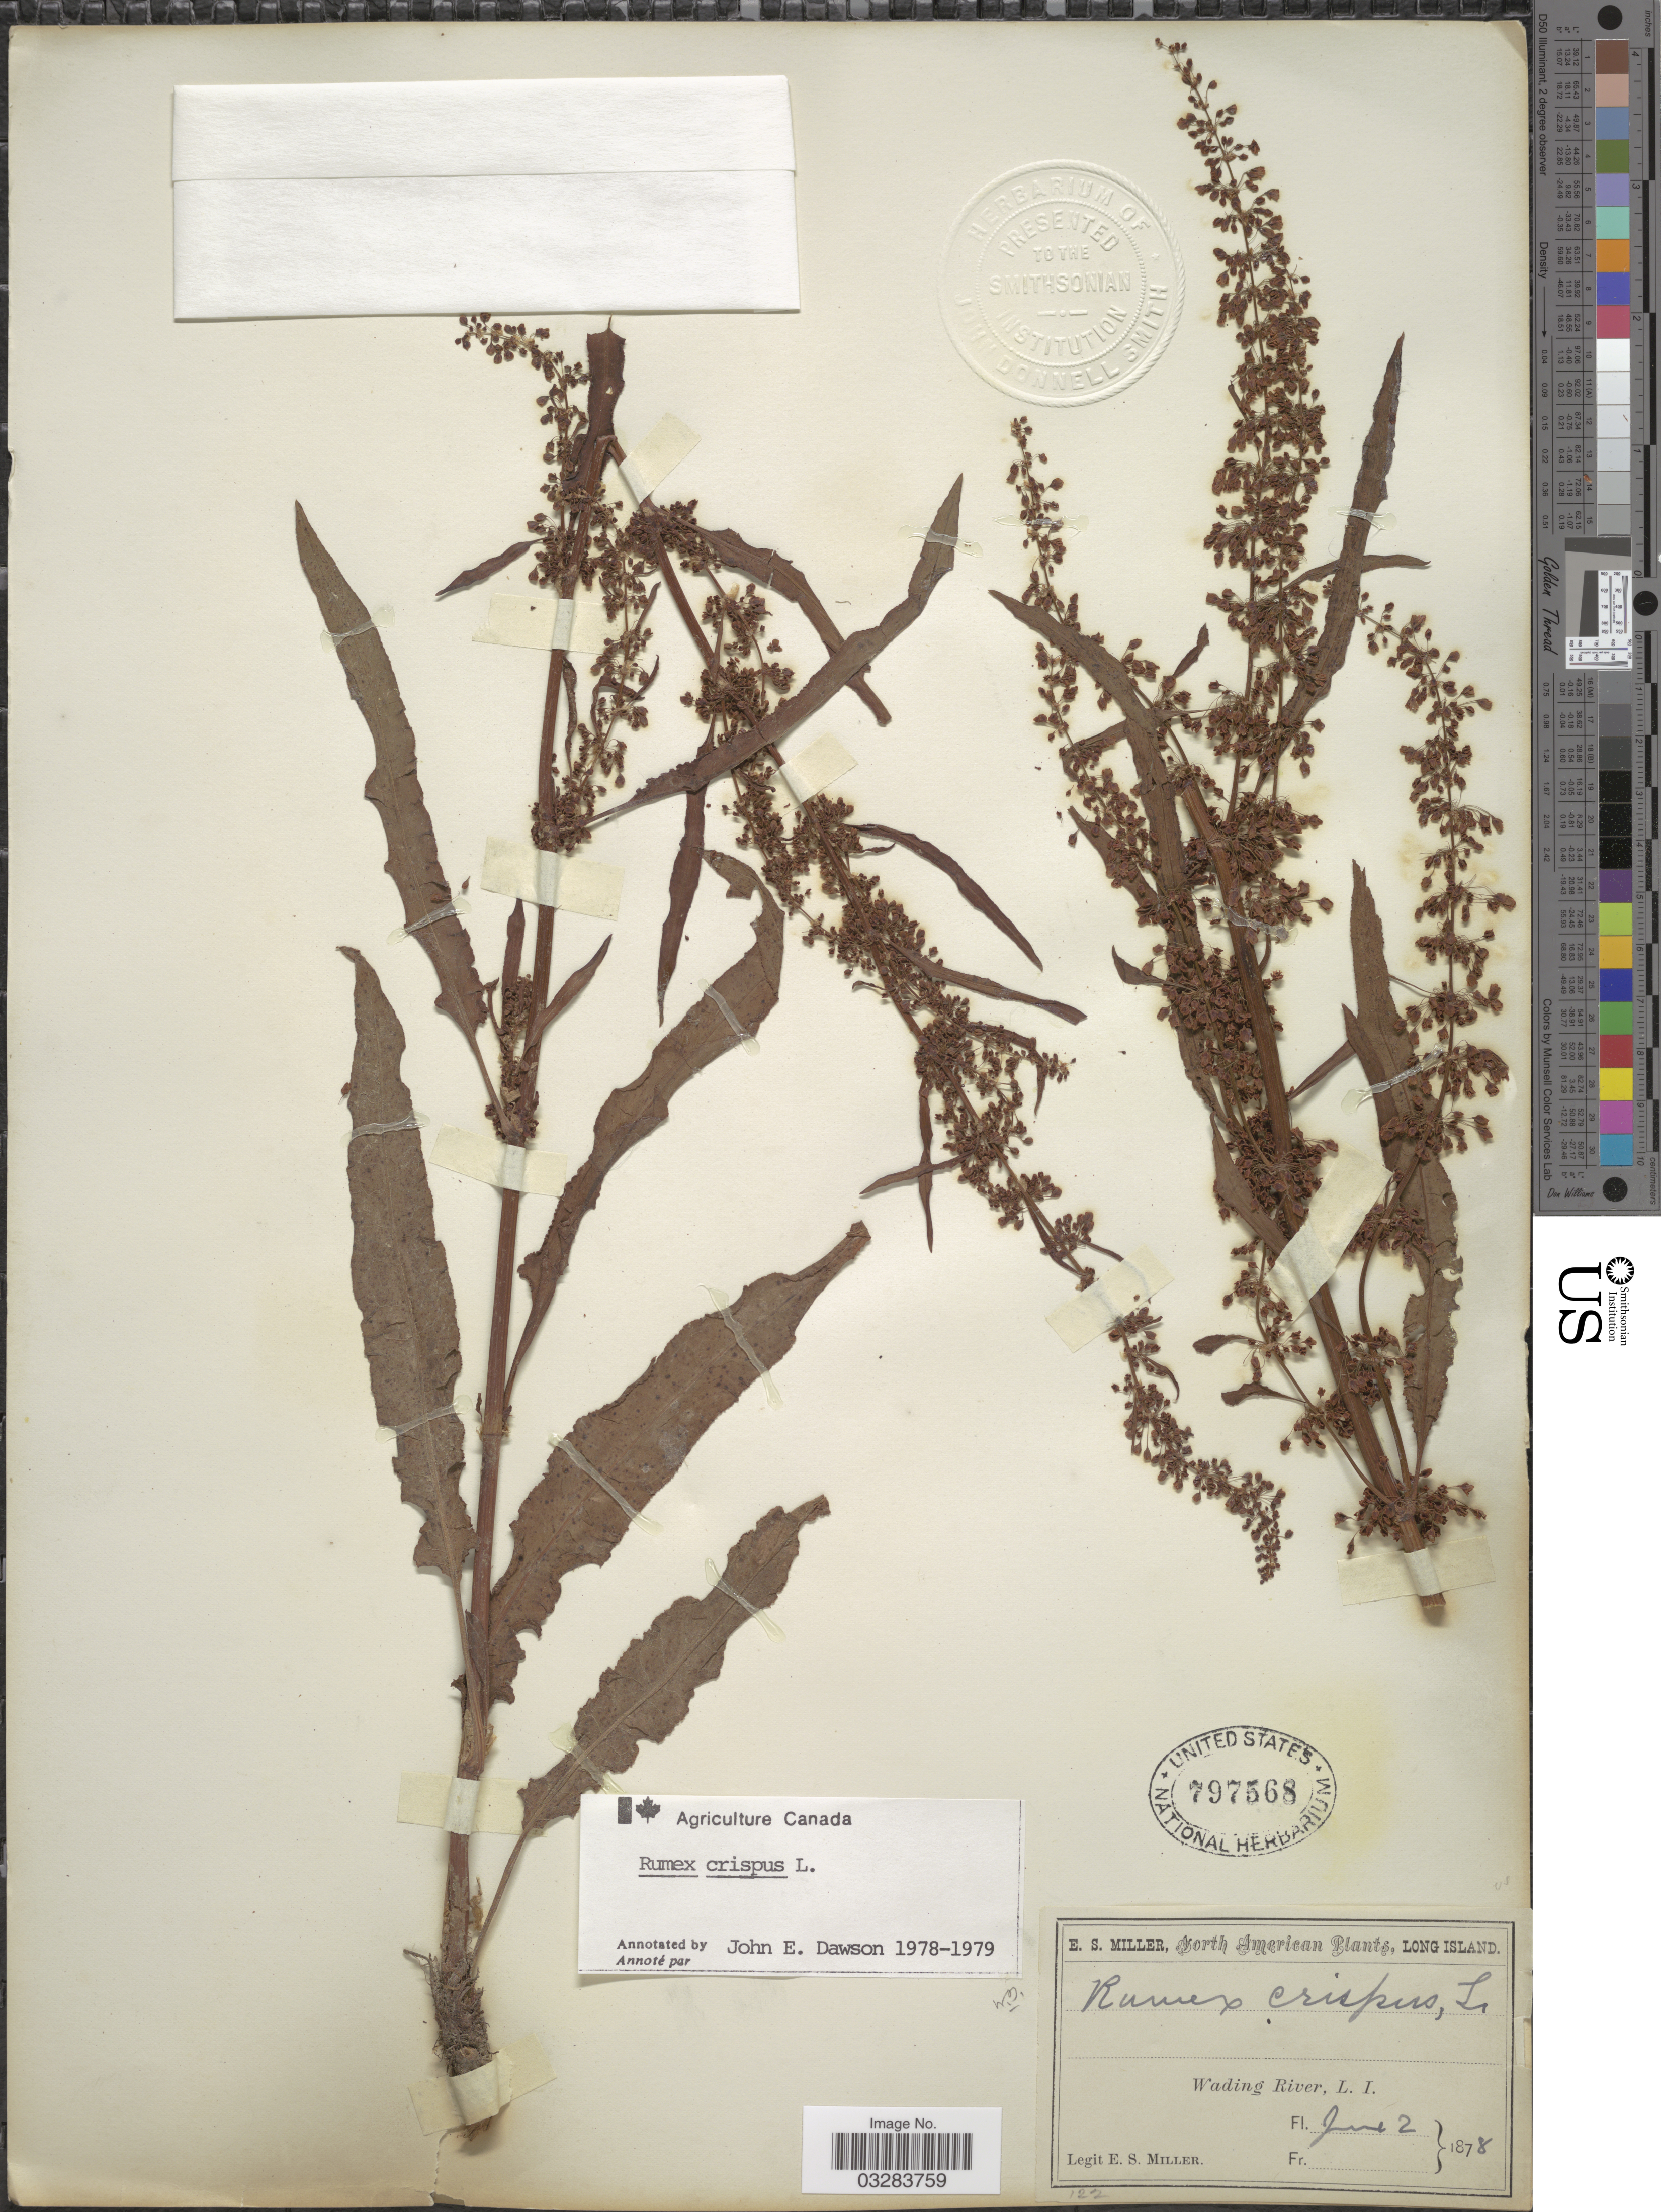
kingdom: Plantae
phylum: Tracheophyta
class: Magnoliopsida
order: Caryophyllales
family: Polygonaceae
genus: Rumex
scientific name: Rumex crispus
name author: L.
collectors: E. S. Miller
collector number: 122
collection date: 1878-06-02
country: United States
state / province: New York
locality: Long Island, Wading River.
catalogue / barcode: US 797568